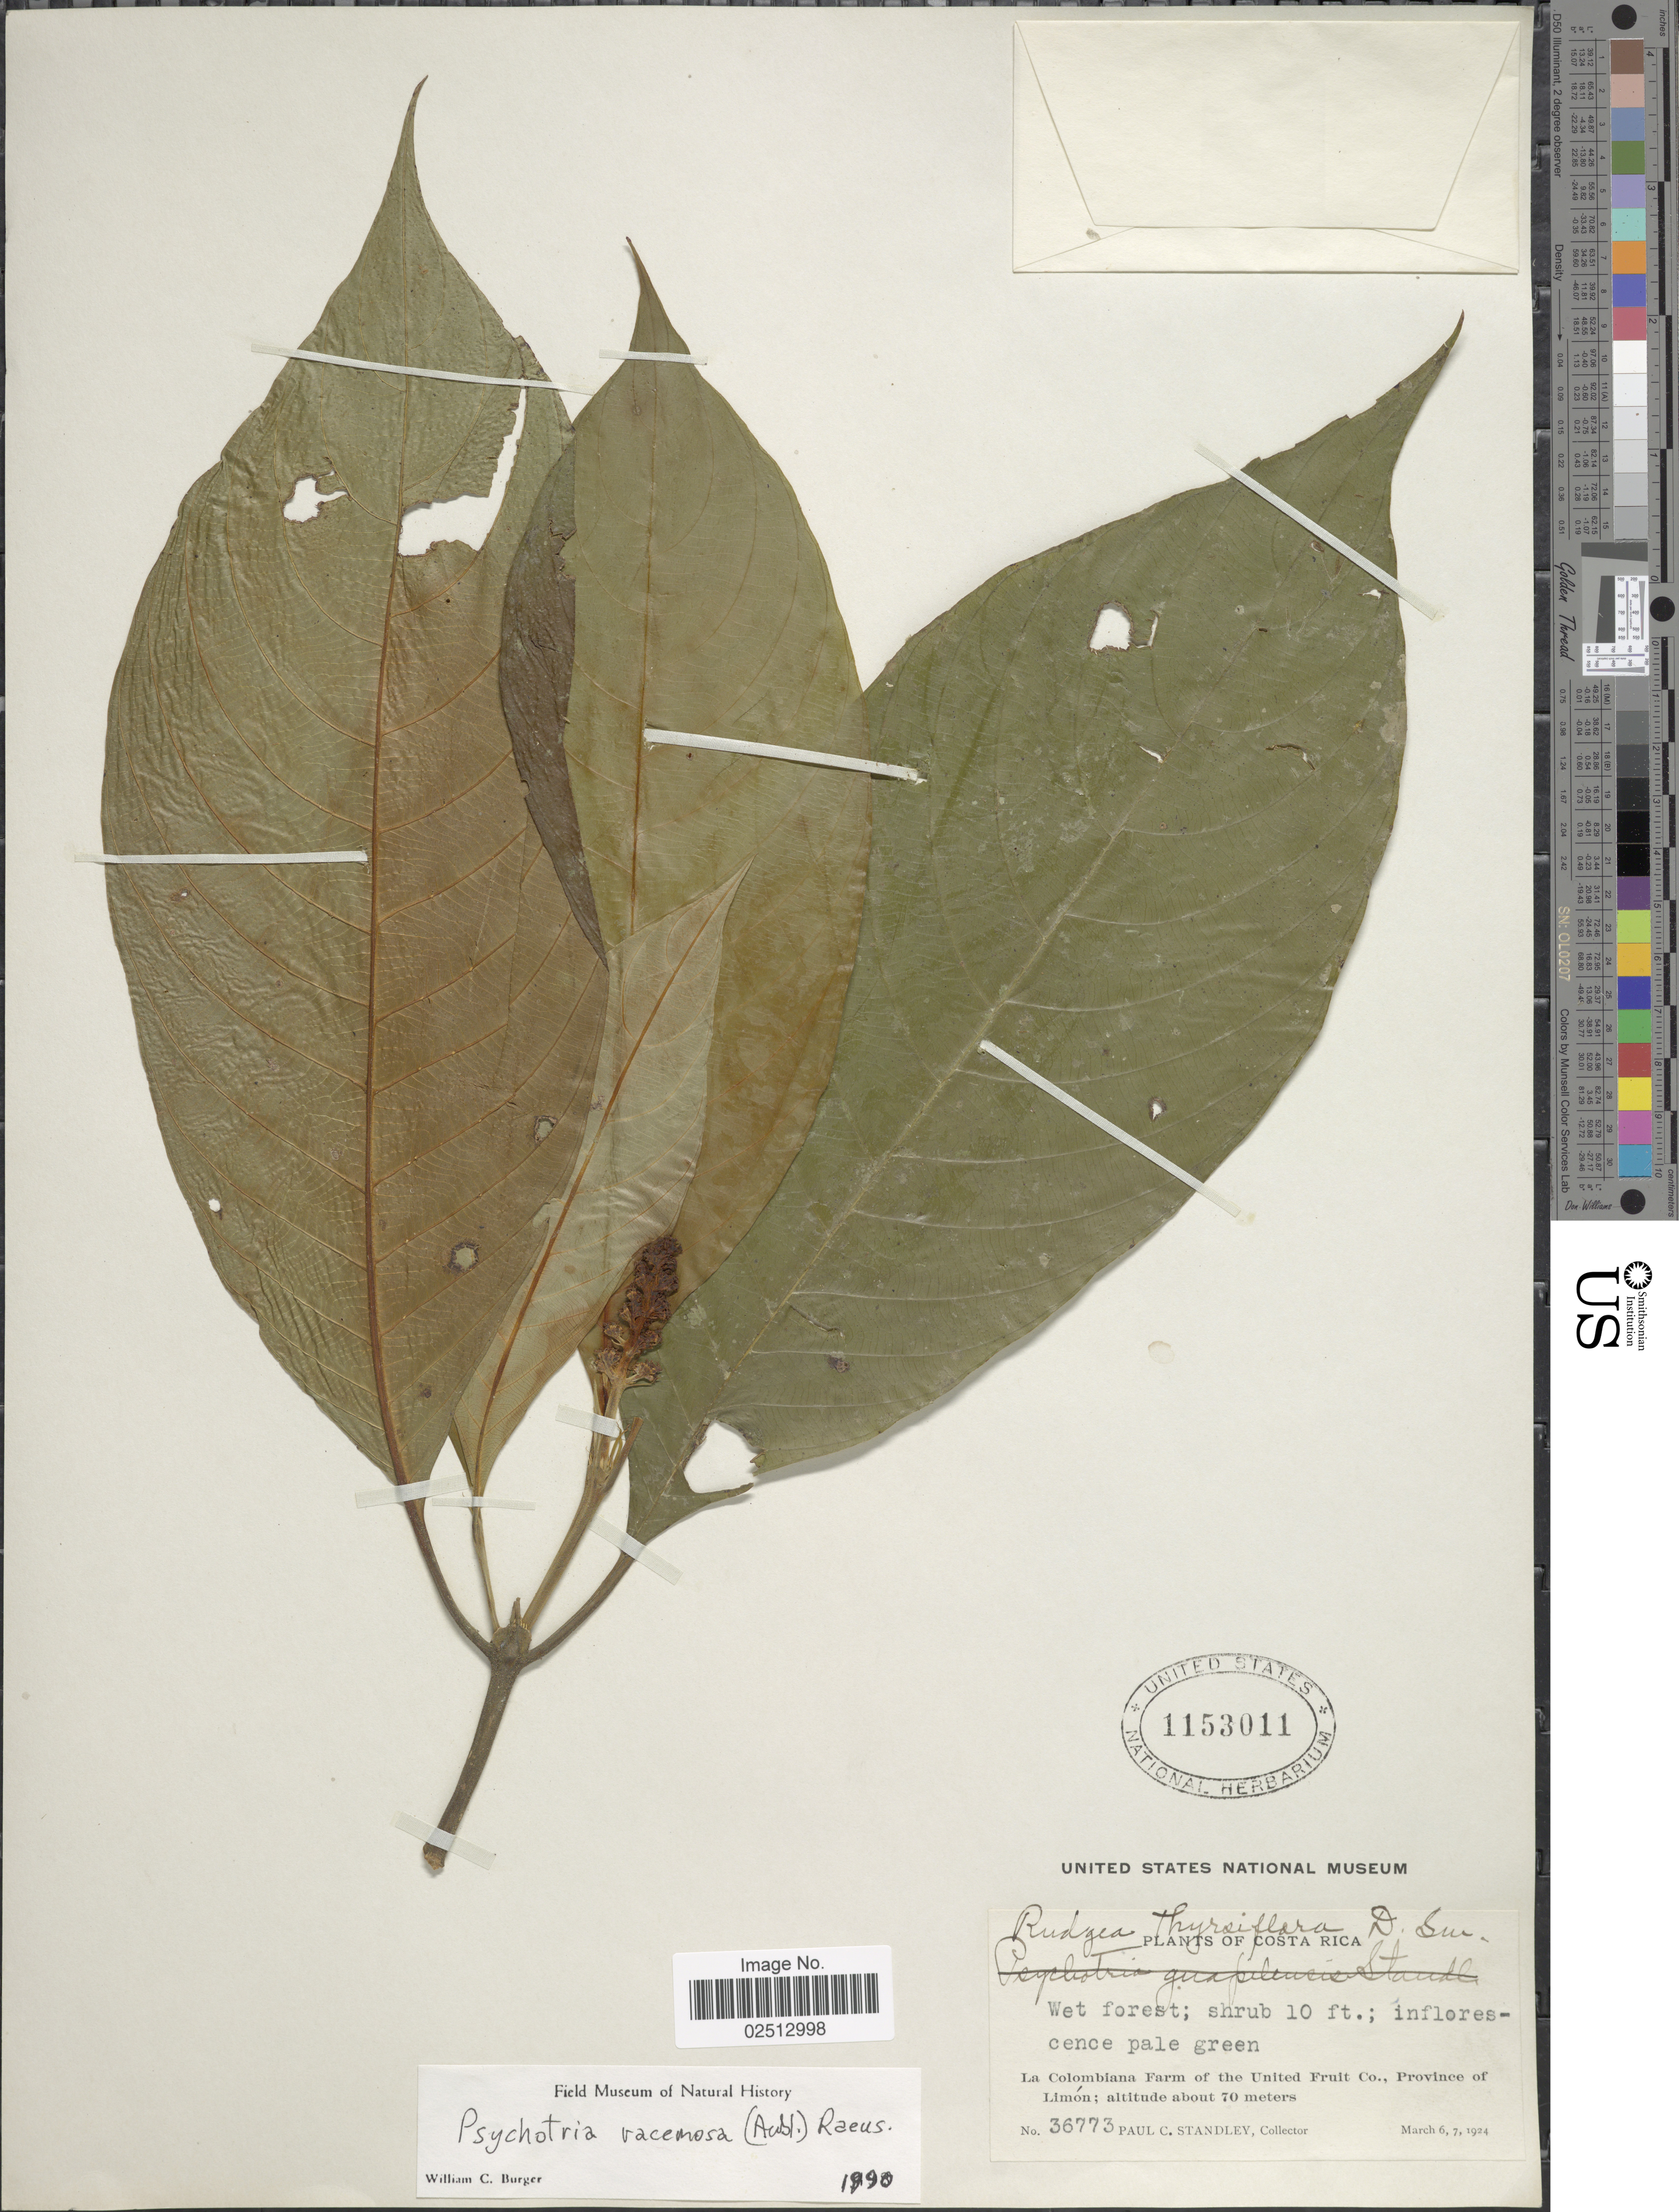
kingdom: Plantae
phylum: Tracheophyta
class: Magnoliopsida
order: Gentianales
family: Rubiaceae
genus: Psychotria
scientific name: Psychotria racemosa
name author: Rich.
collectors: P. C. Standley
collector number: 36773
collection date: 1924-03-06/1924-03-07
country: Costa Rica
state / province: Limón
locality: La Colombiana Fram of the United Fruit Co. Province of Limon.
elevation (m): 70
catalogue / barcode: US 1153011